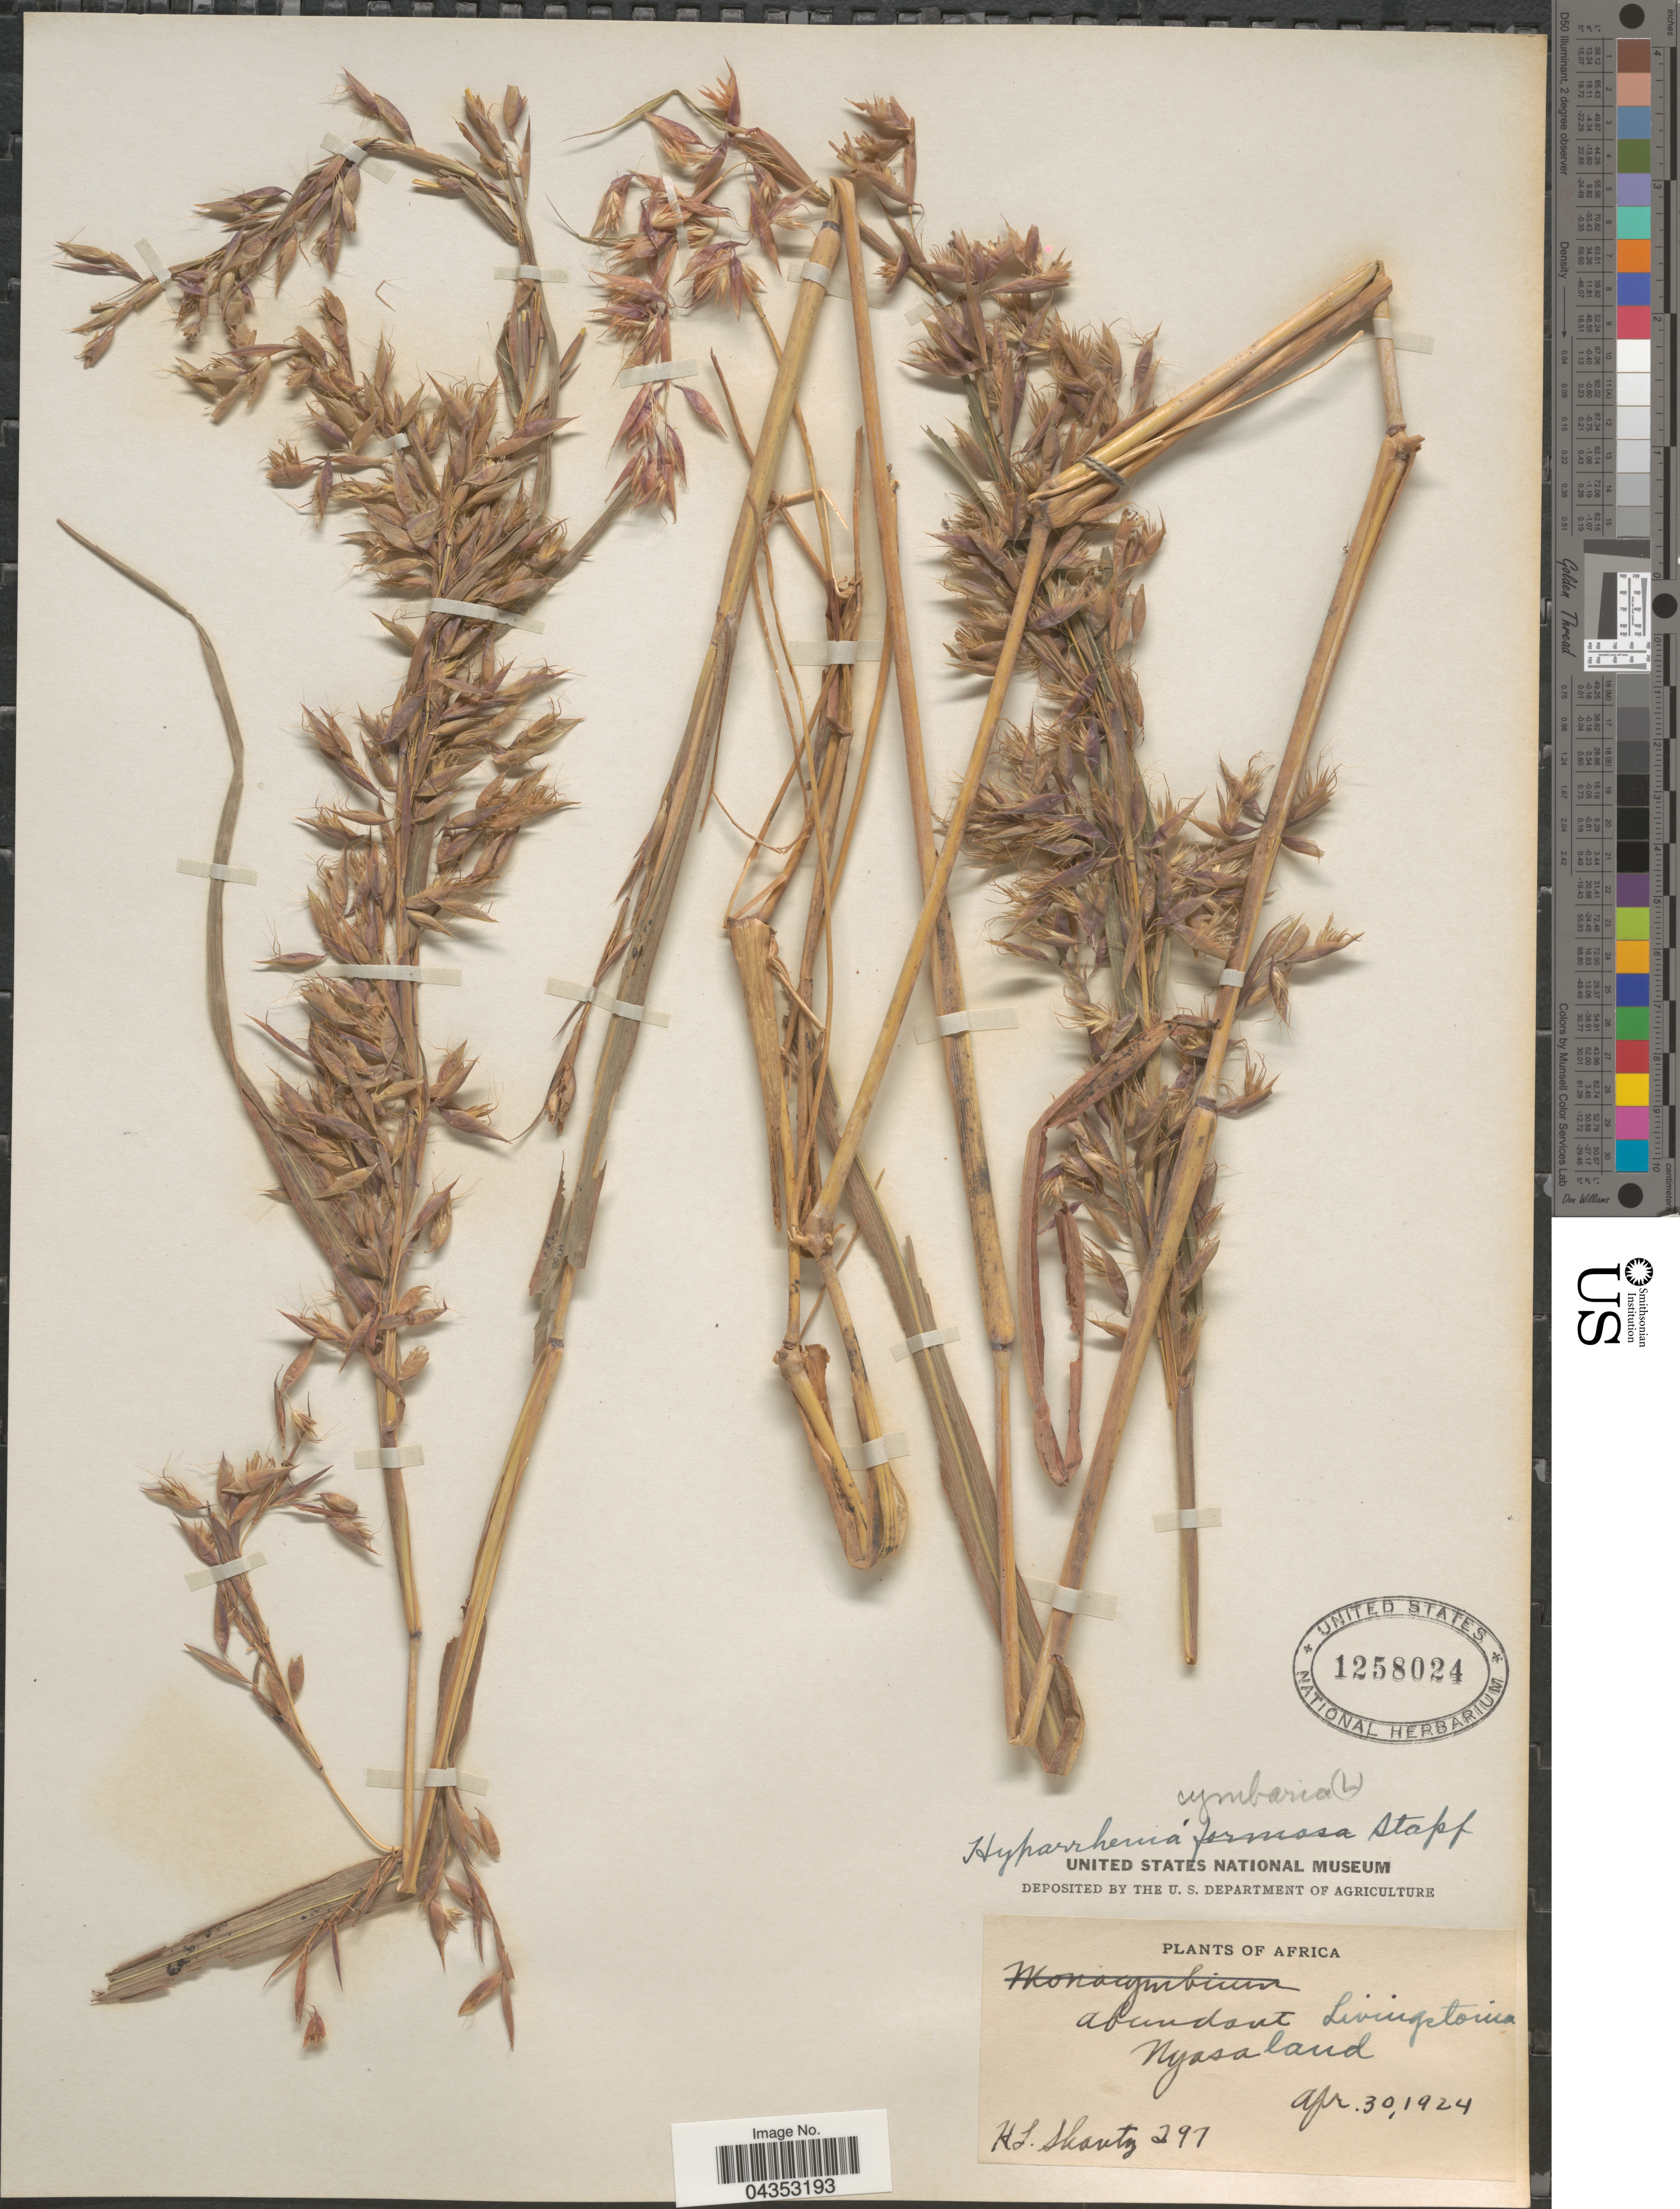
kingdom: Plantae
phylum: Tracheophyta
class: Liliopsida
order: Poales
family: Poaceae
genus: Hyparrhenia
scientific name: Hyparrhenia cymbaria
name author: (L.) Stapf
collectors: H. Shantz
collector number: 297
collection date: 1924-04-30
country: Malawi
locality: Nyasaland.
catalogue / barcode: US 1258024